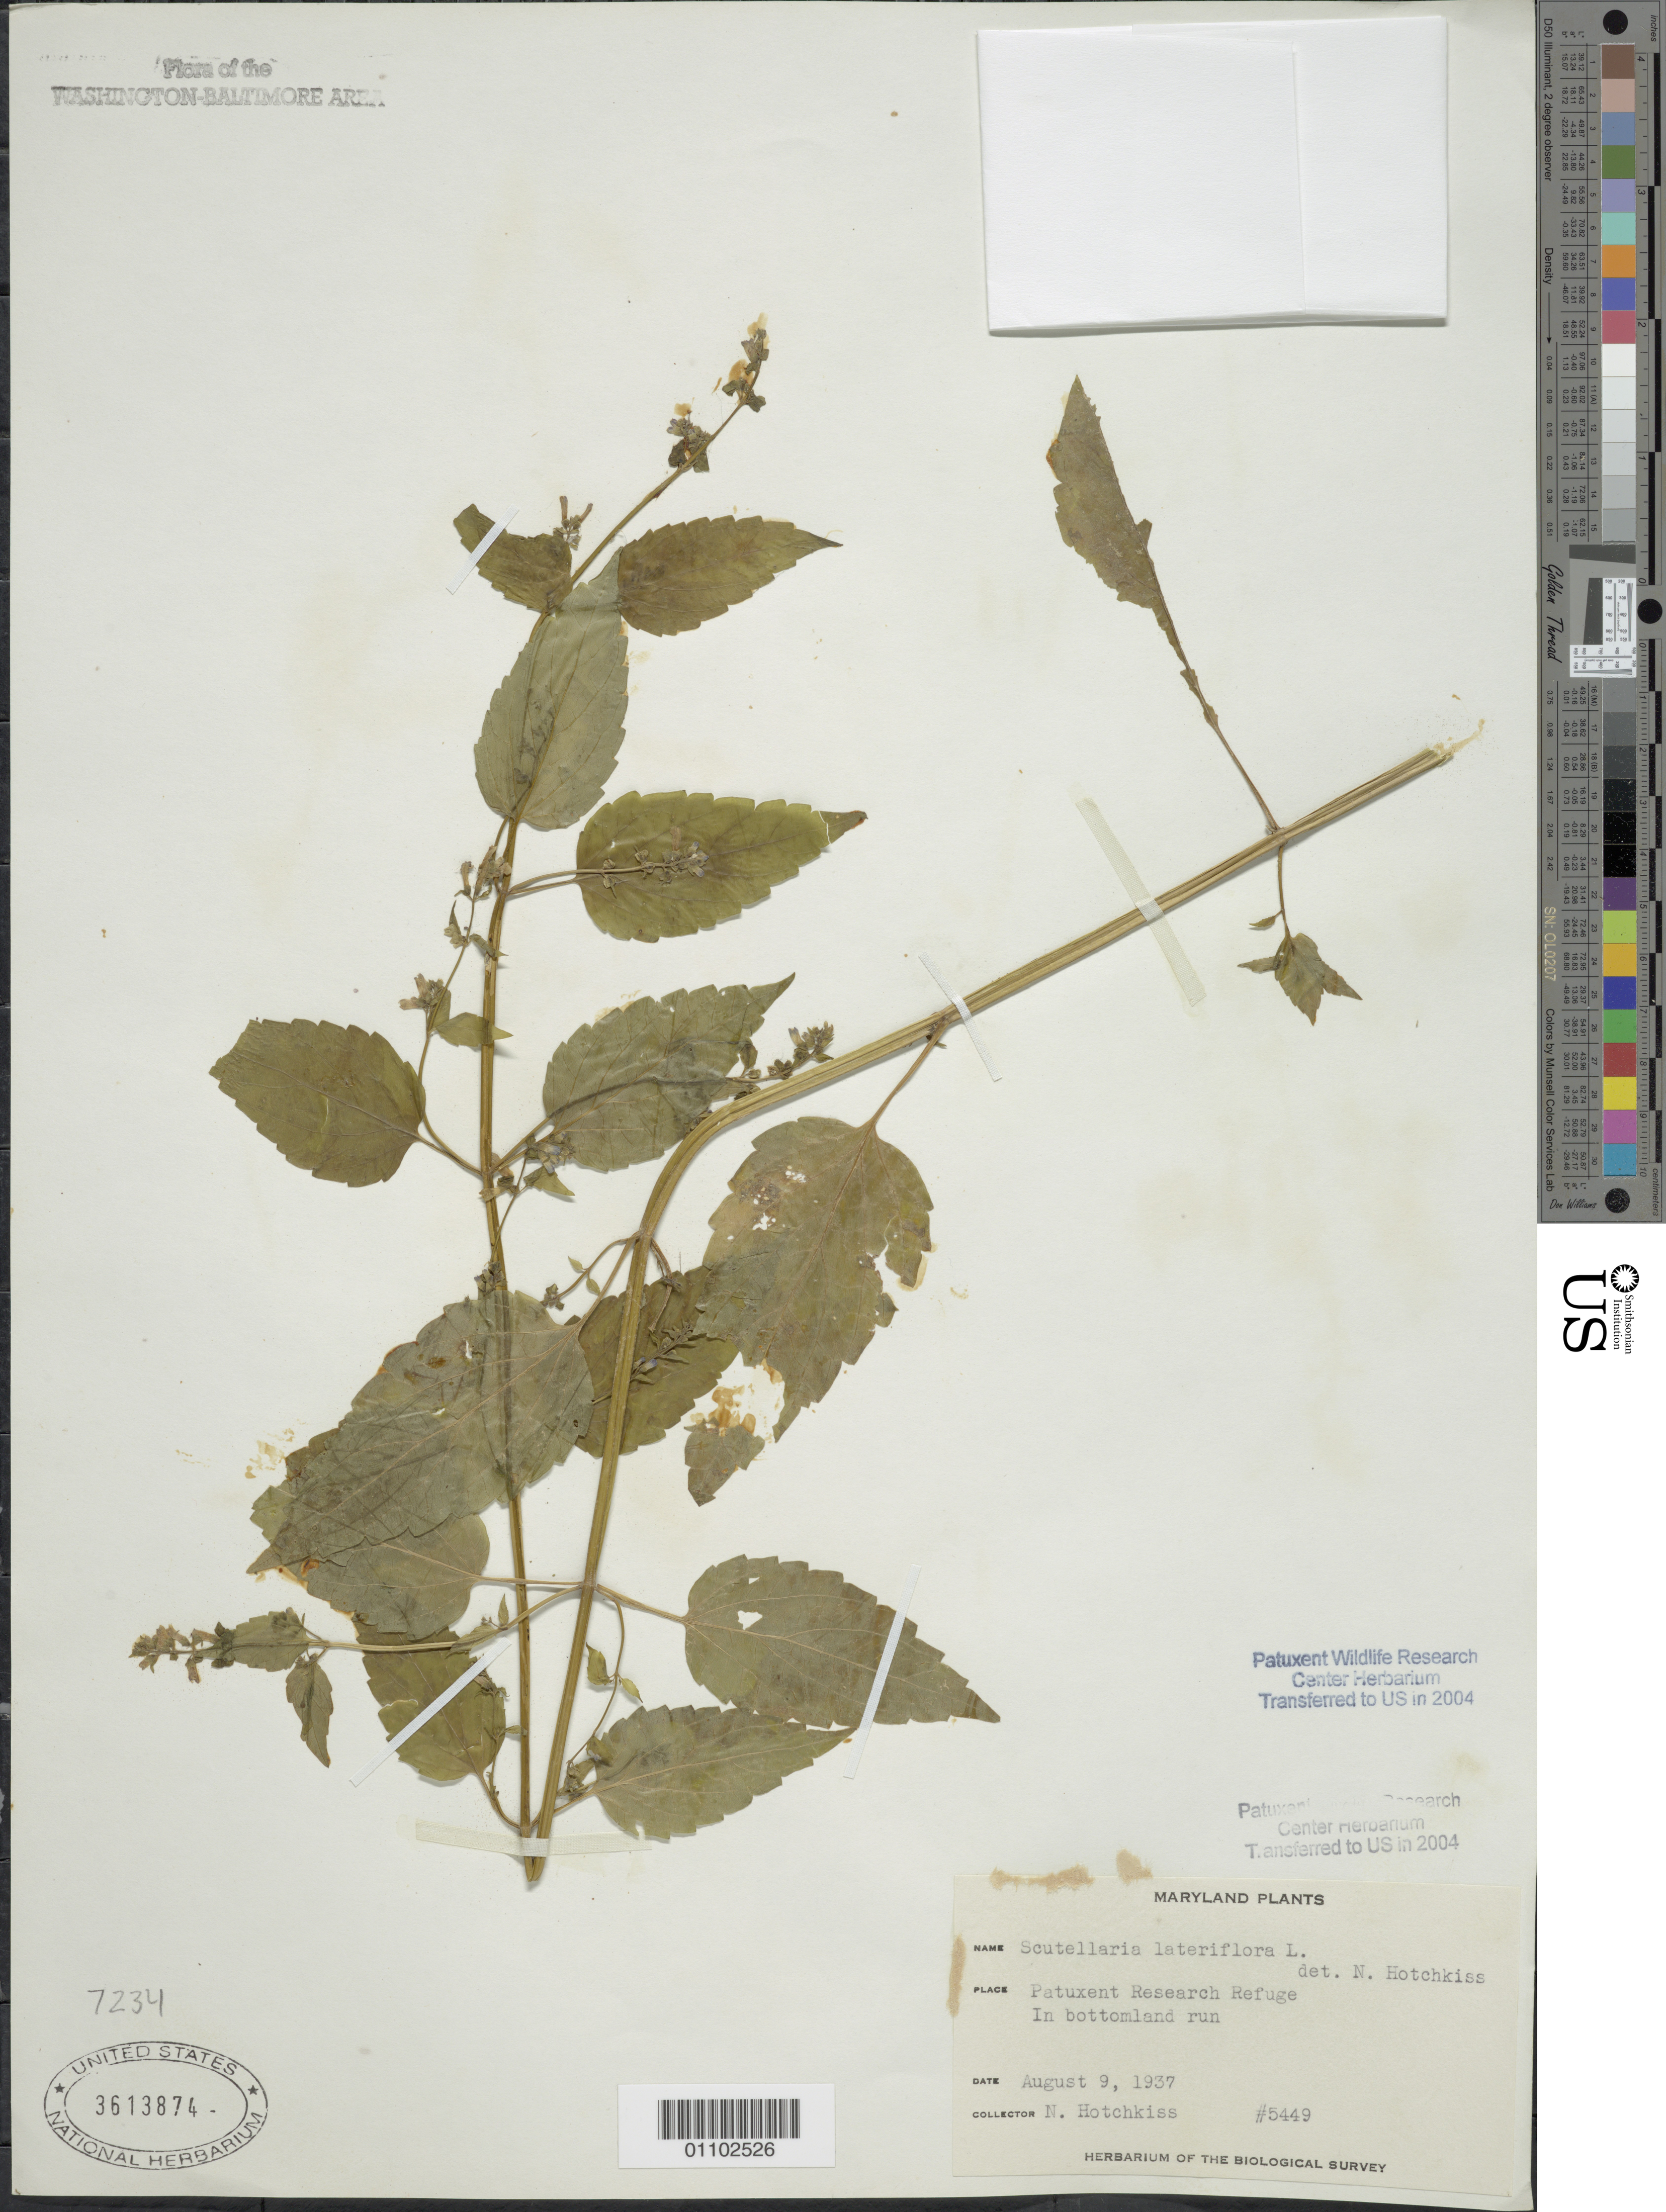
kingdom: Plantae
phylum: Tracheophyta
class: Magnoliopsida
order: Lamiales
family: Lamiaceae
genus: Scutellaria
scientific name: Scutellaria lateriflora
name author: L.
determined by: Hotchkiss, N.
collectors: N. Hotchkiss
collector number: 5449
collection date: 1937-08-09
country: United States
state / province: Maryland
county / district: Prince George's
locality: Patuxent Research Refuge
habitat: Bottomland run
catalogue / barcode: US 3613874